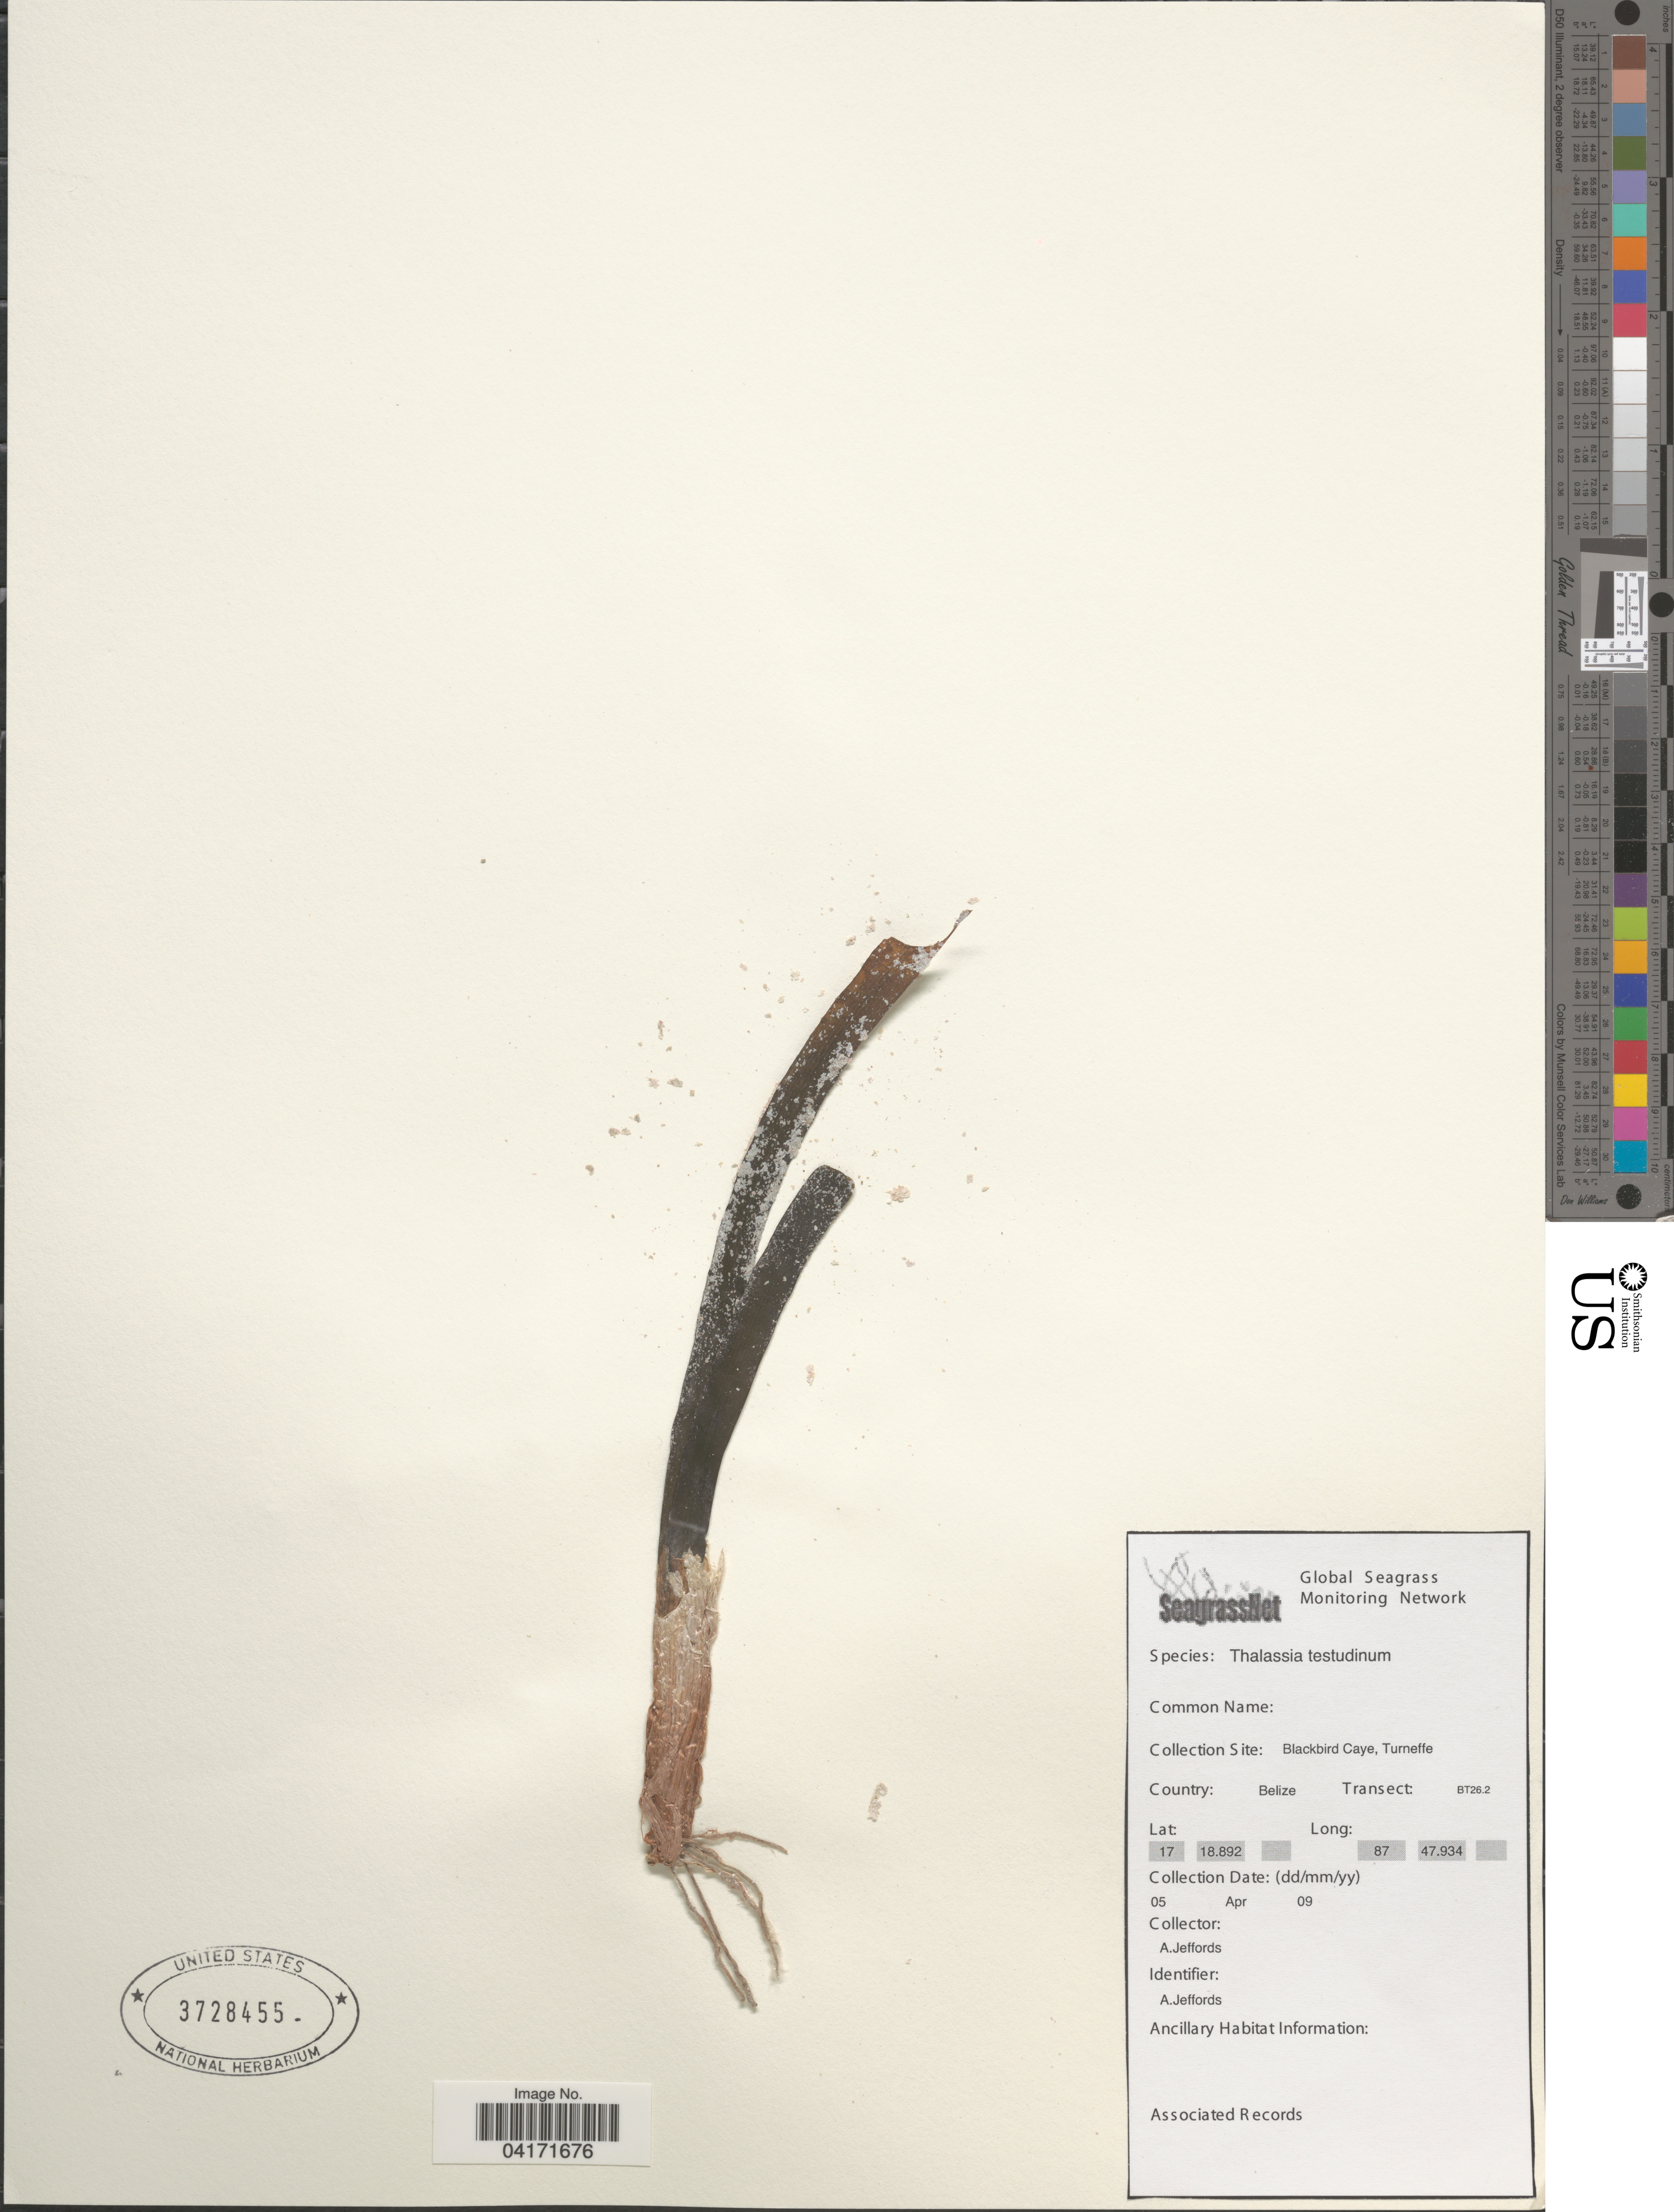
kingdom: Plantae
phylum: Tracheophyta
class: Liliopsida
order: Alismatales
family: Hydrocharitaceae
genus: Thalassia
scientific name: Thalassia testudinum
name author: Banks & Sol. ex K.D. Koenig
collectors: A. Jeffords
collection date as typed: Transcribed d/m/y: 5/4/9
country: Belize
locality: Blackbird Caye, Turneffe. Transect: BT26.2.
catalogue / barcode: US 3728455